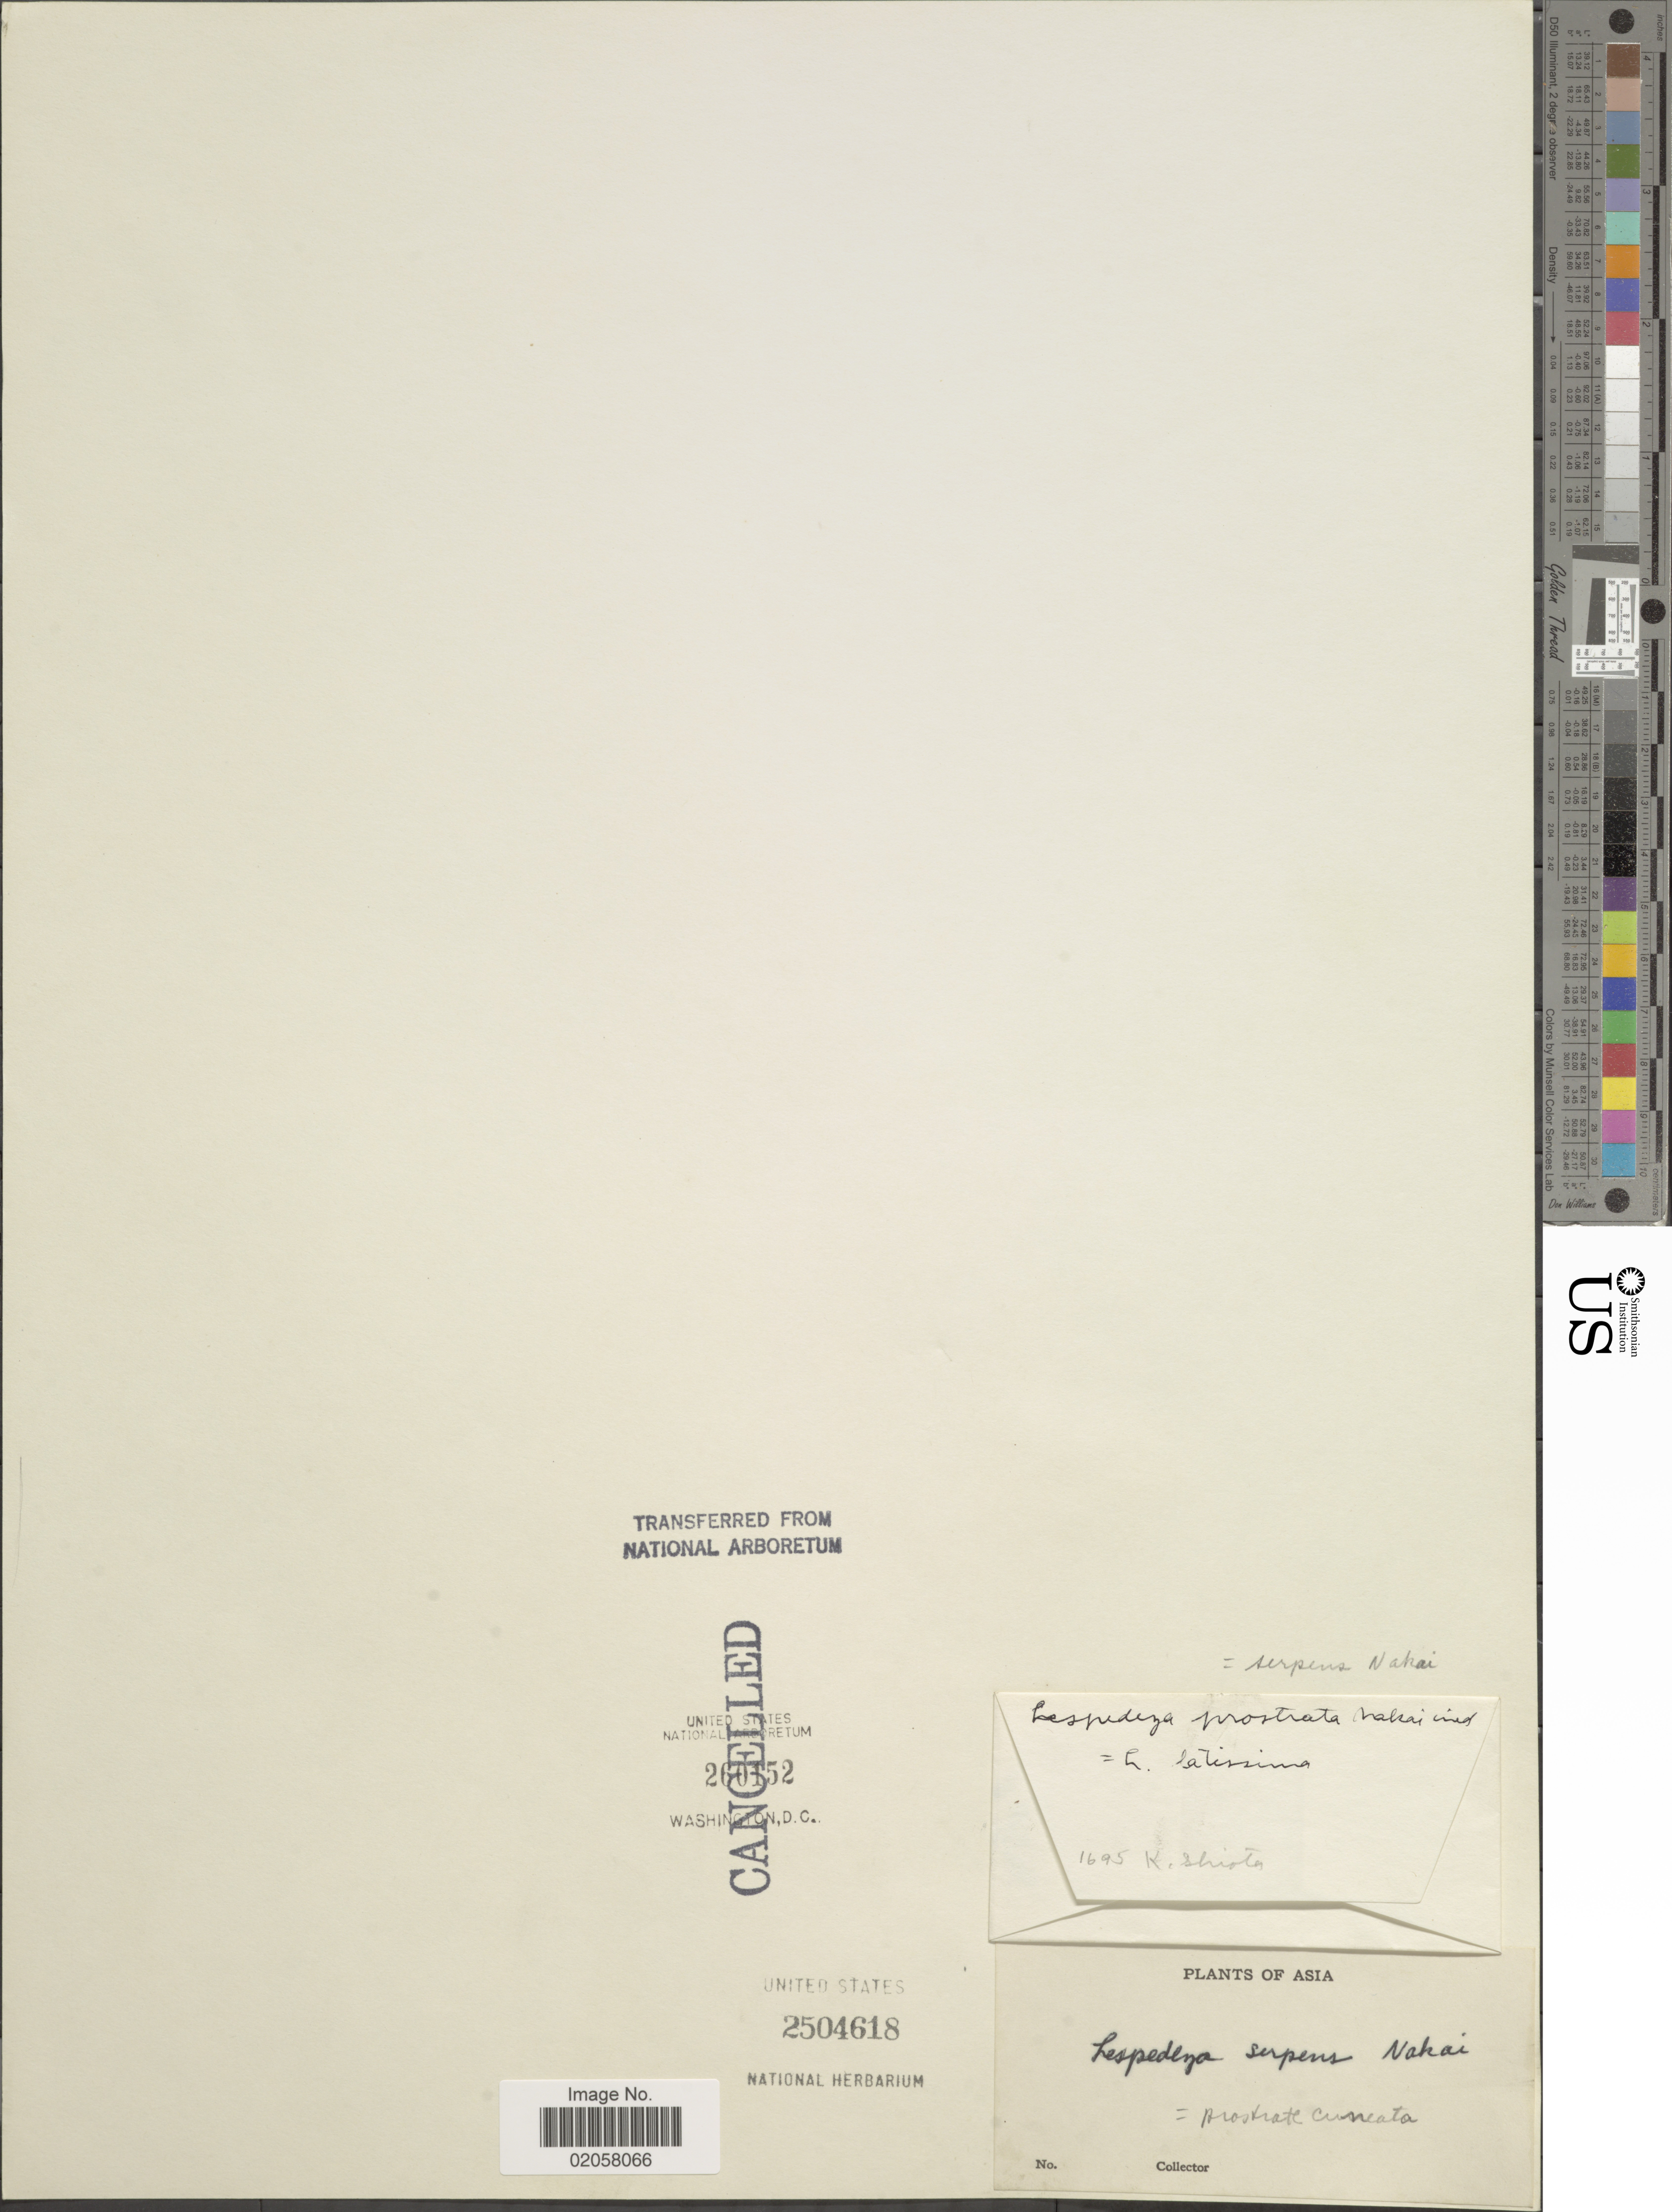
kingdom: Plantae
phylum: Tracheophyta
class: Magnoliopsida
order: Fabales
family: Fabaceae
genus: Lespedeza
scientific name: Lespedeza serpens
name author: Nakai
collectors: K. Shiota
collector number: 1695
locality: Asia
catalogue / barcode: US 2504618